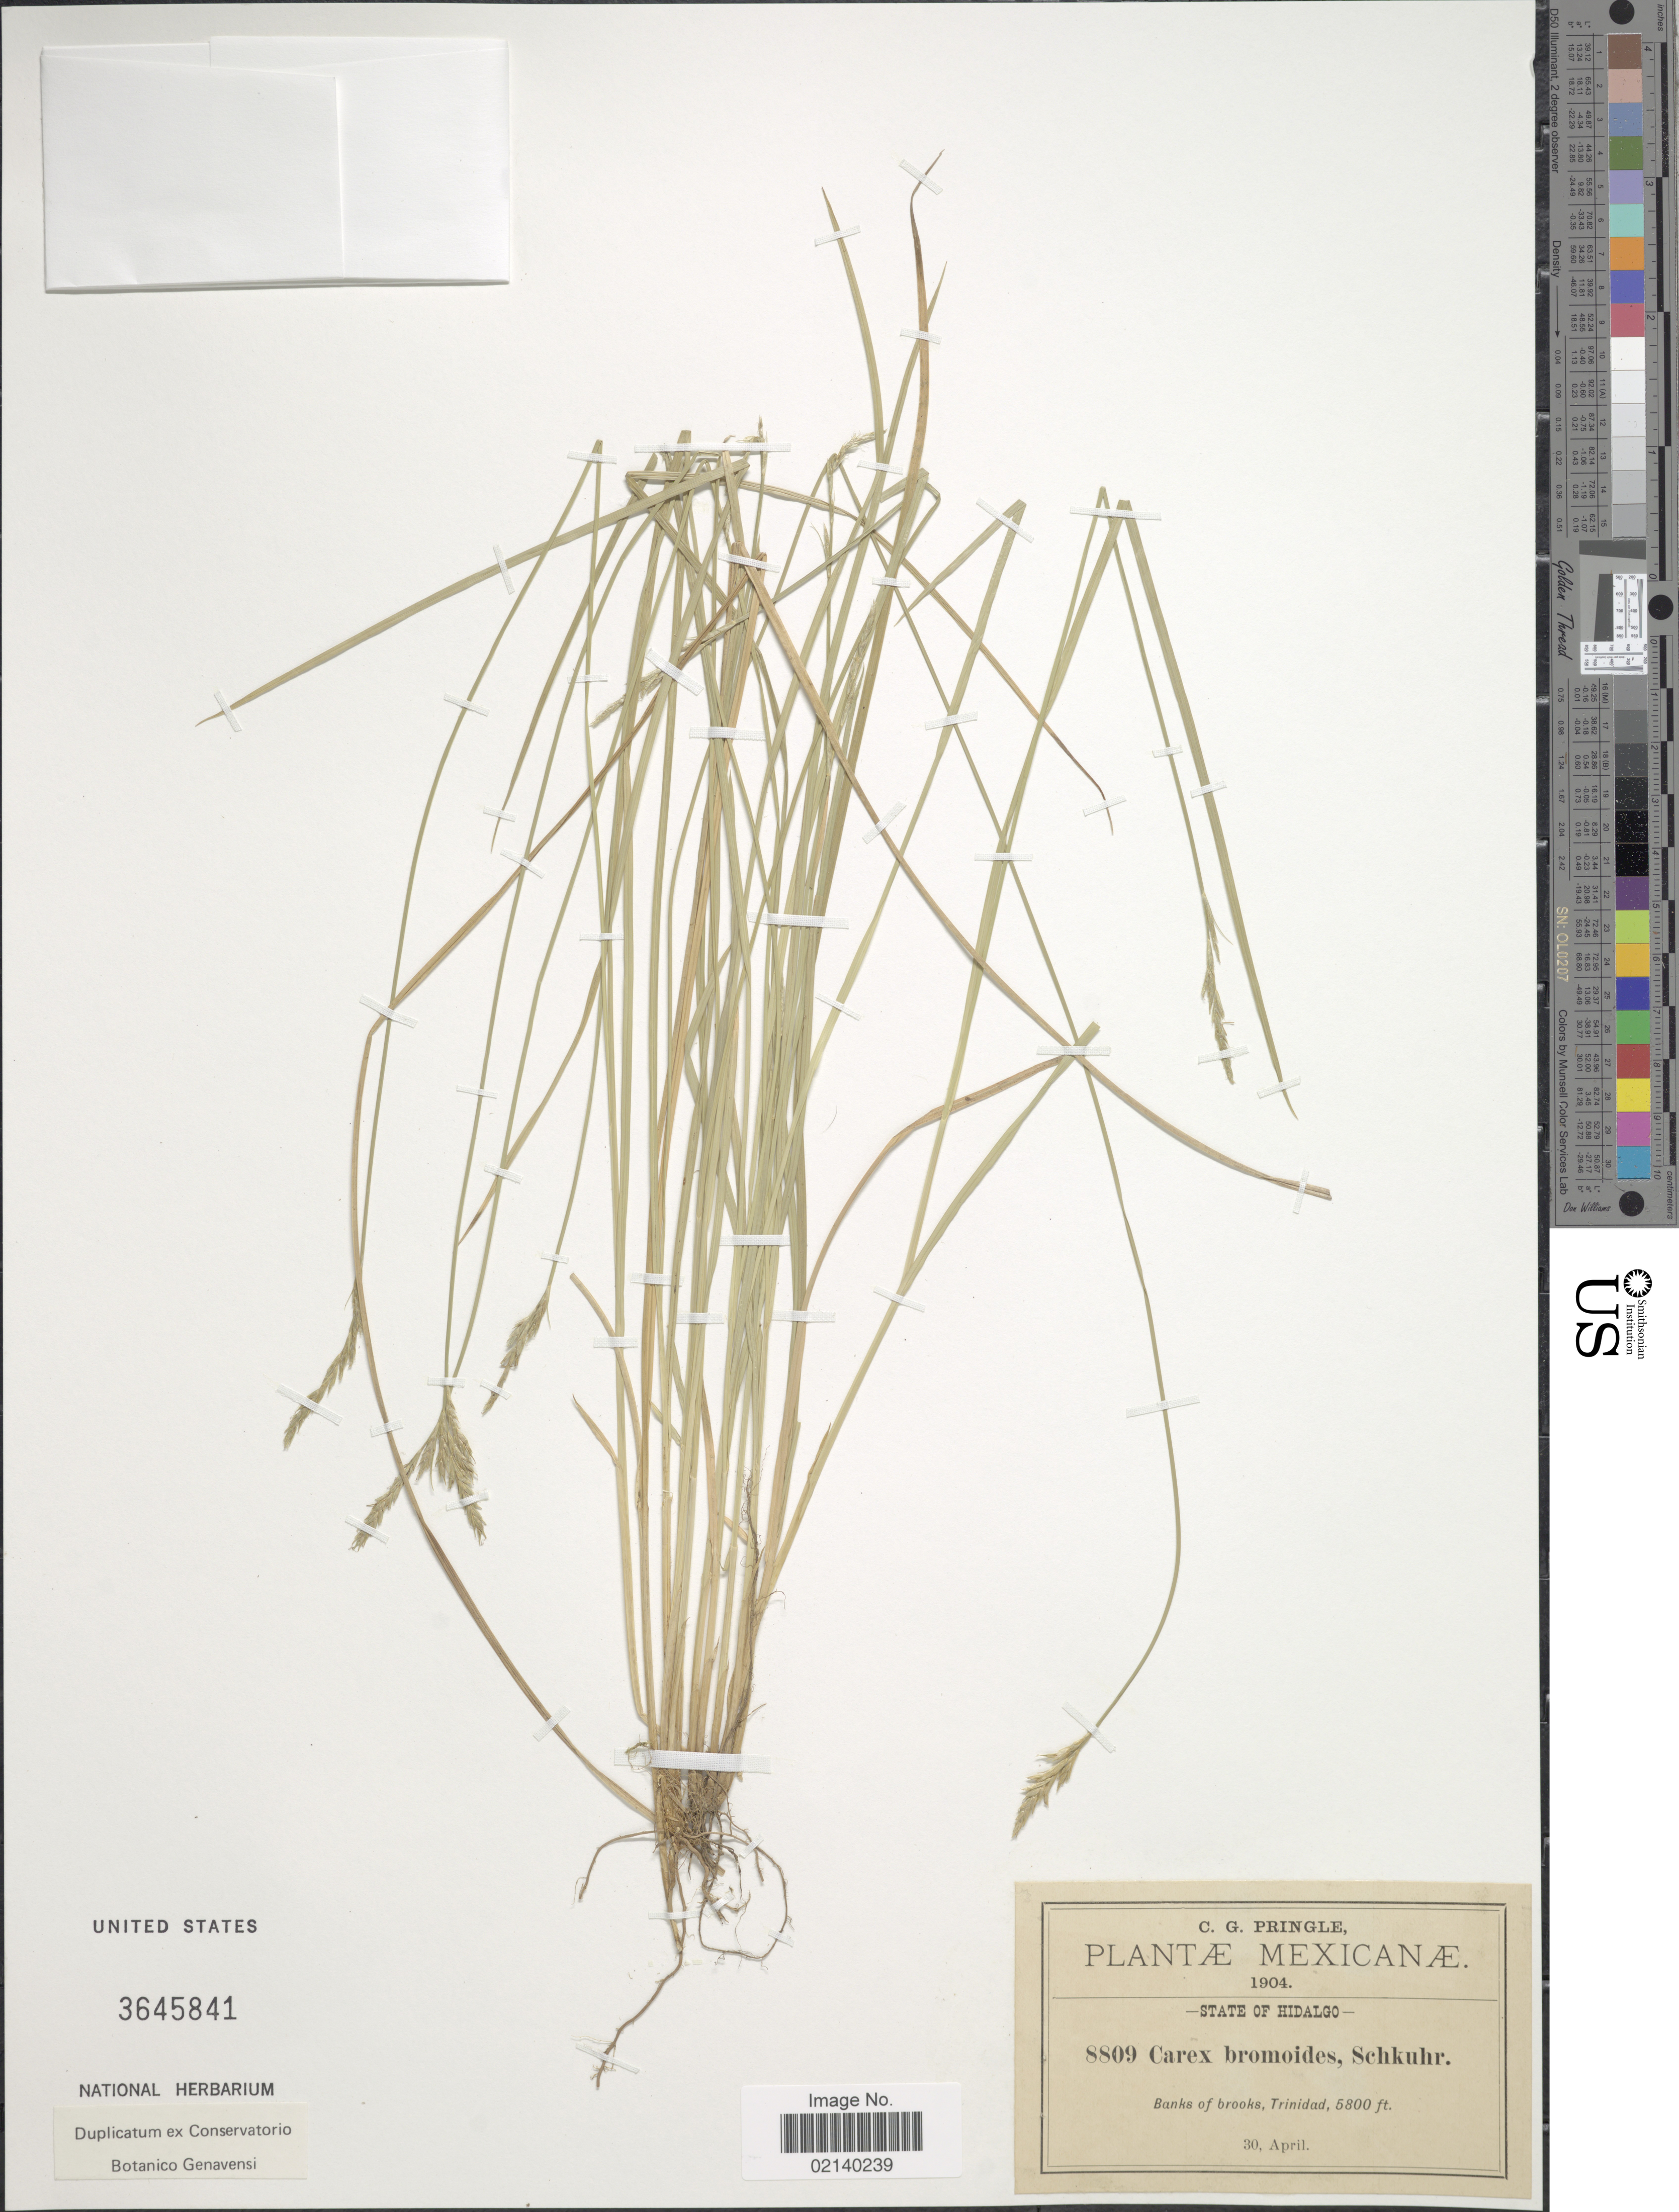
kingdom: Plantae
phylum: Tracheophyta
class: Liliopsida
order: Poales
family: Cyperaceae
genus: Carex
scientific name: Carex bromoides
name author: Willd.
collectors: C. G. Pringle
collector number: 8809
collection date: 1904-04-30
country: Mexico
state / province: Hidalgo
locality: Banks of brooks, Trinidad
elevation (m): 1768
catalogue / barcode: US 3645841